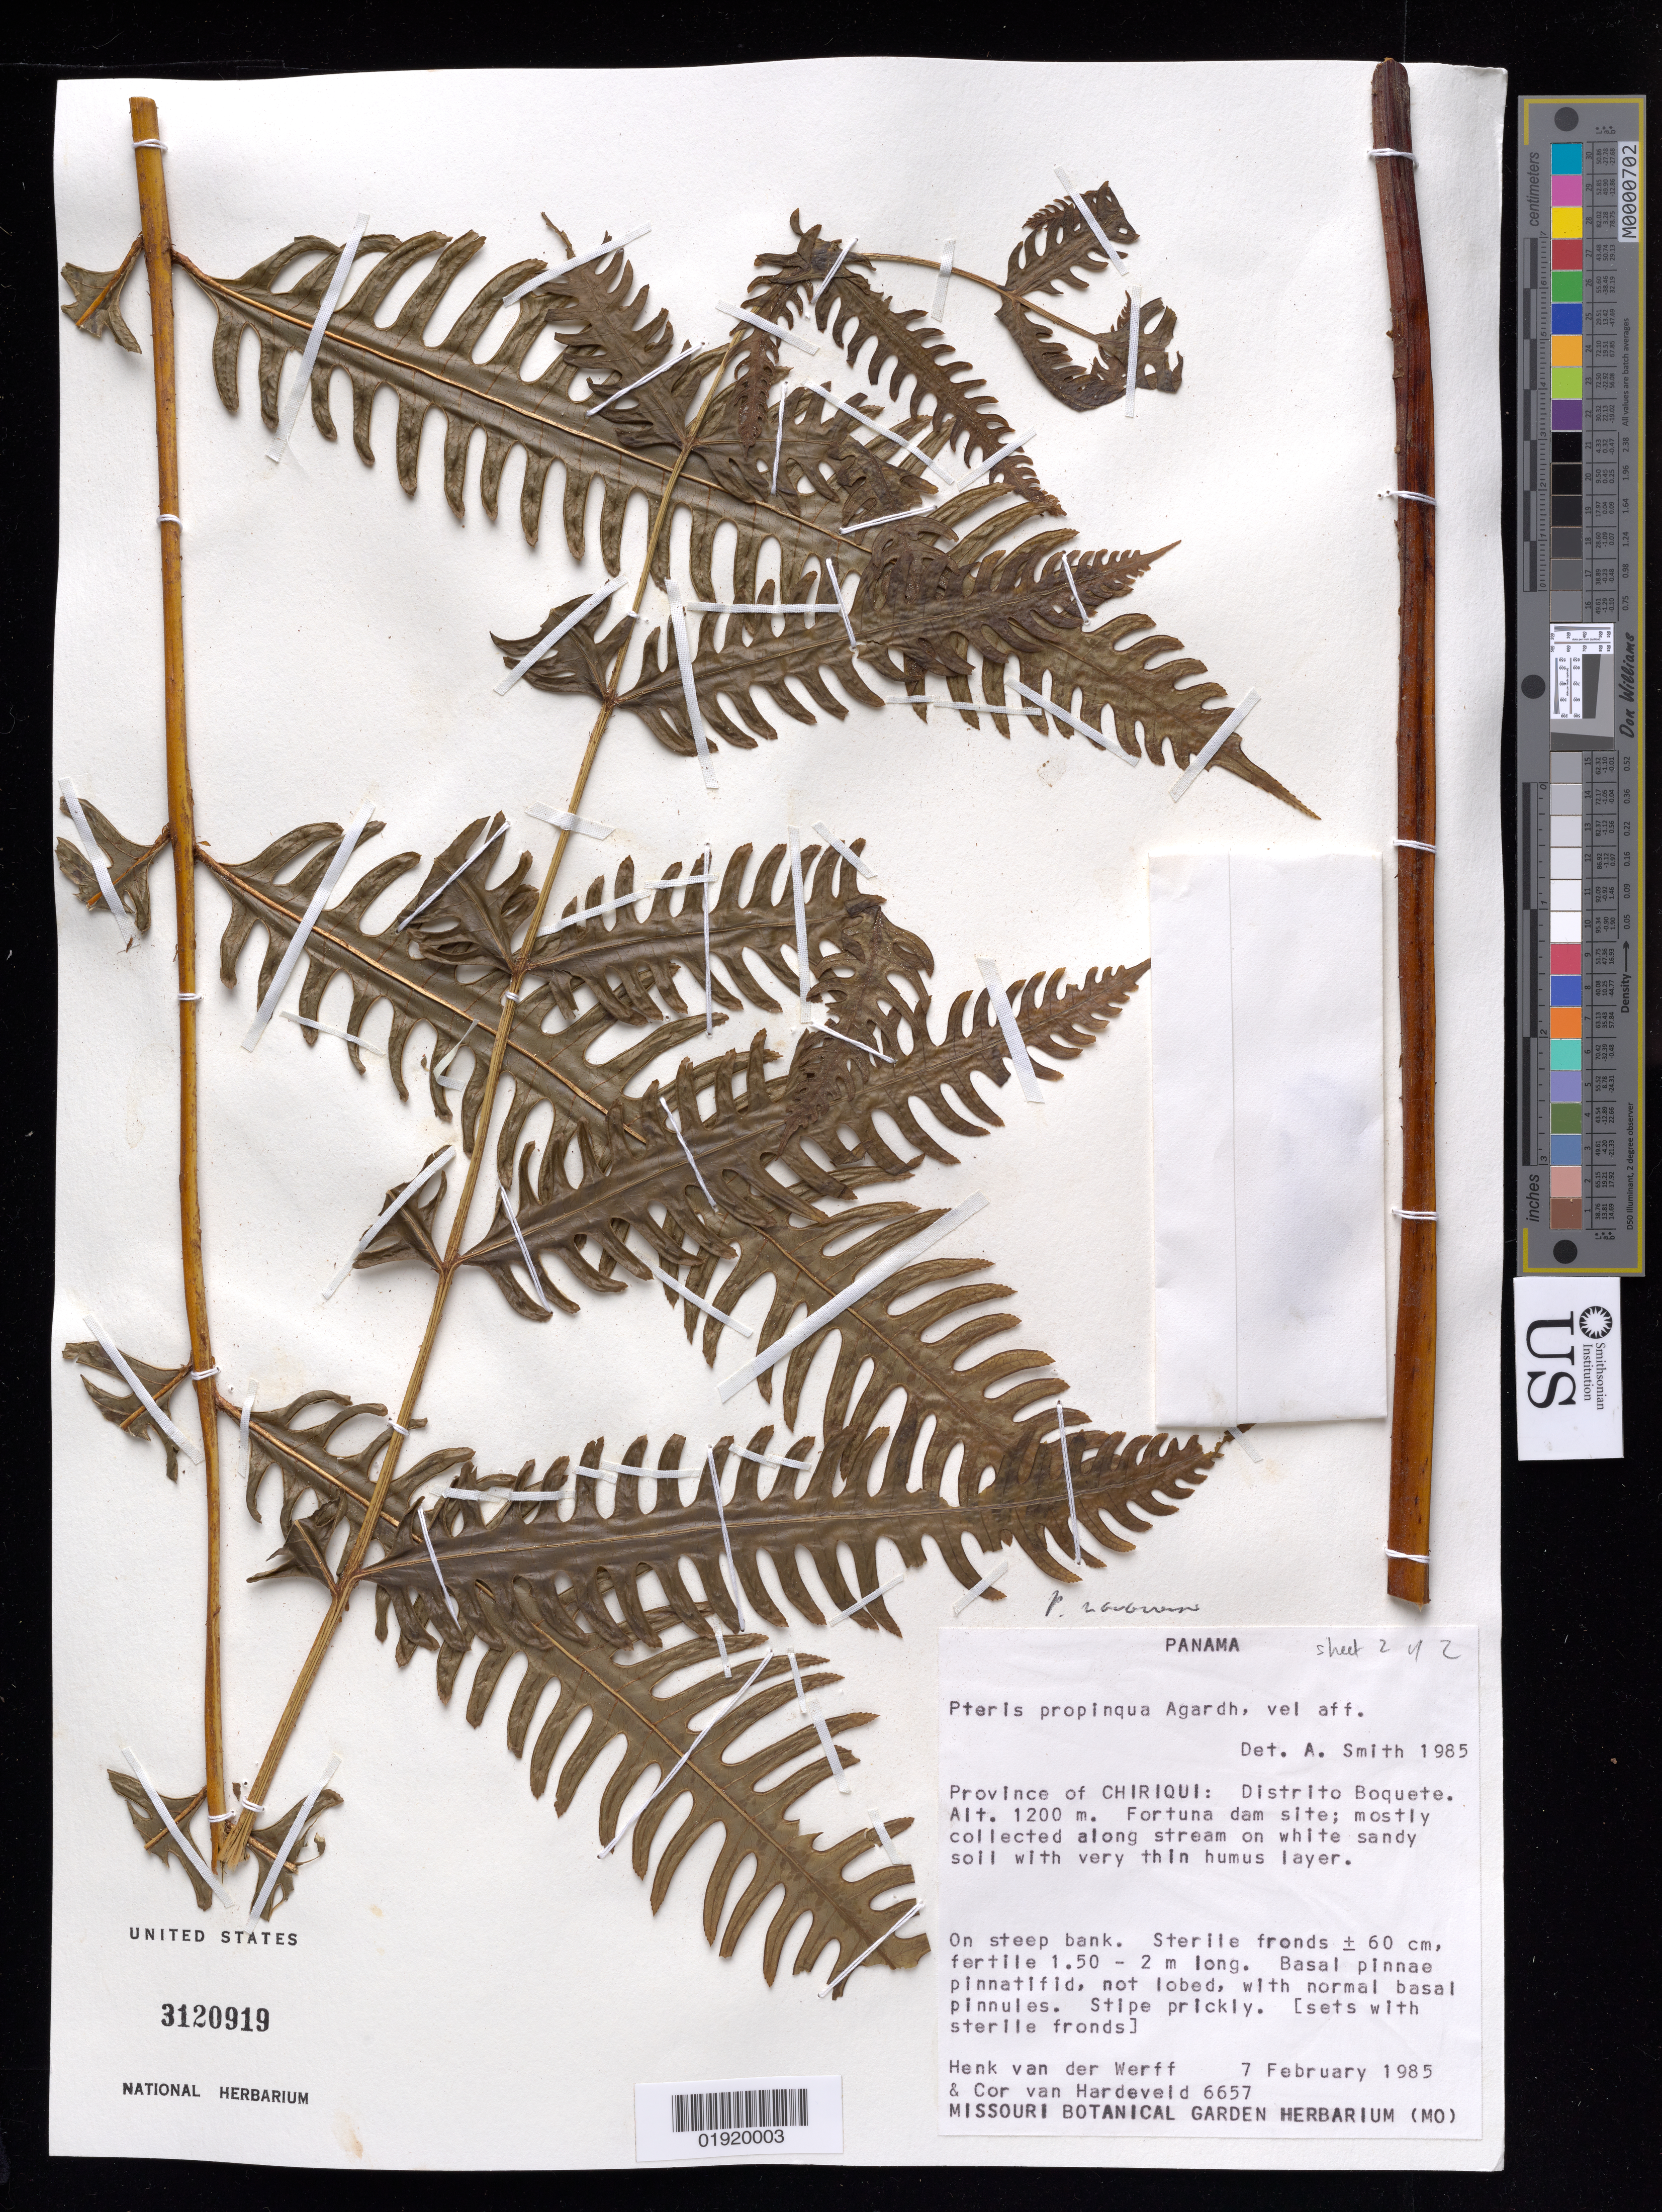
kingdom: Plantae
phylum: Tracheophyta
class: Polypodiopsida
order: Polypodiales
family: Pteridaceae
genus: Pteris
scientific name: Pteris propinqua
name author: J. Agardh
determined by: Smith, A.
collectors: H. van der Werff & C. Van Hardeveld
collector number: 6657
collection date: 1985-02-07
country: Panama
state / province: Chiriqui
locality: Province of Chiriqui: Distrito Boquete. Fortuna dam site; mostly collected along stream on white sandy soil with very thin humus layer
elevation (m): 1200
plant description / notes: Note attached (unsigned, undated) identifies as "Isot[ype] of Pt. conformis Moran ined. 1988"; name apparently never published; duplicate at MO identified by Moran (1989) as Pteris speciosa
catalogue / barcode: US 3120919